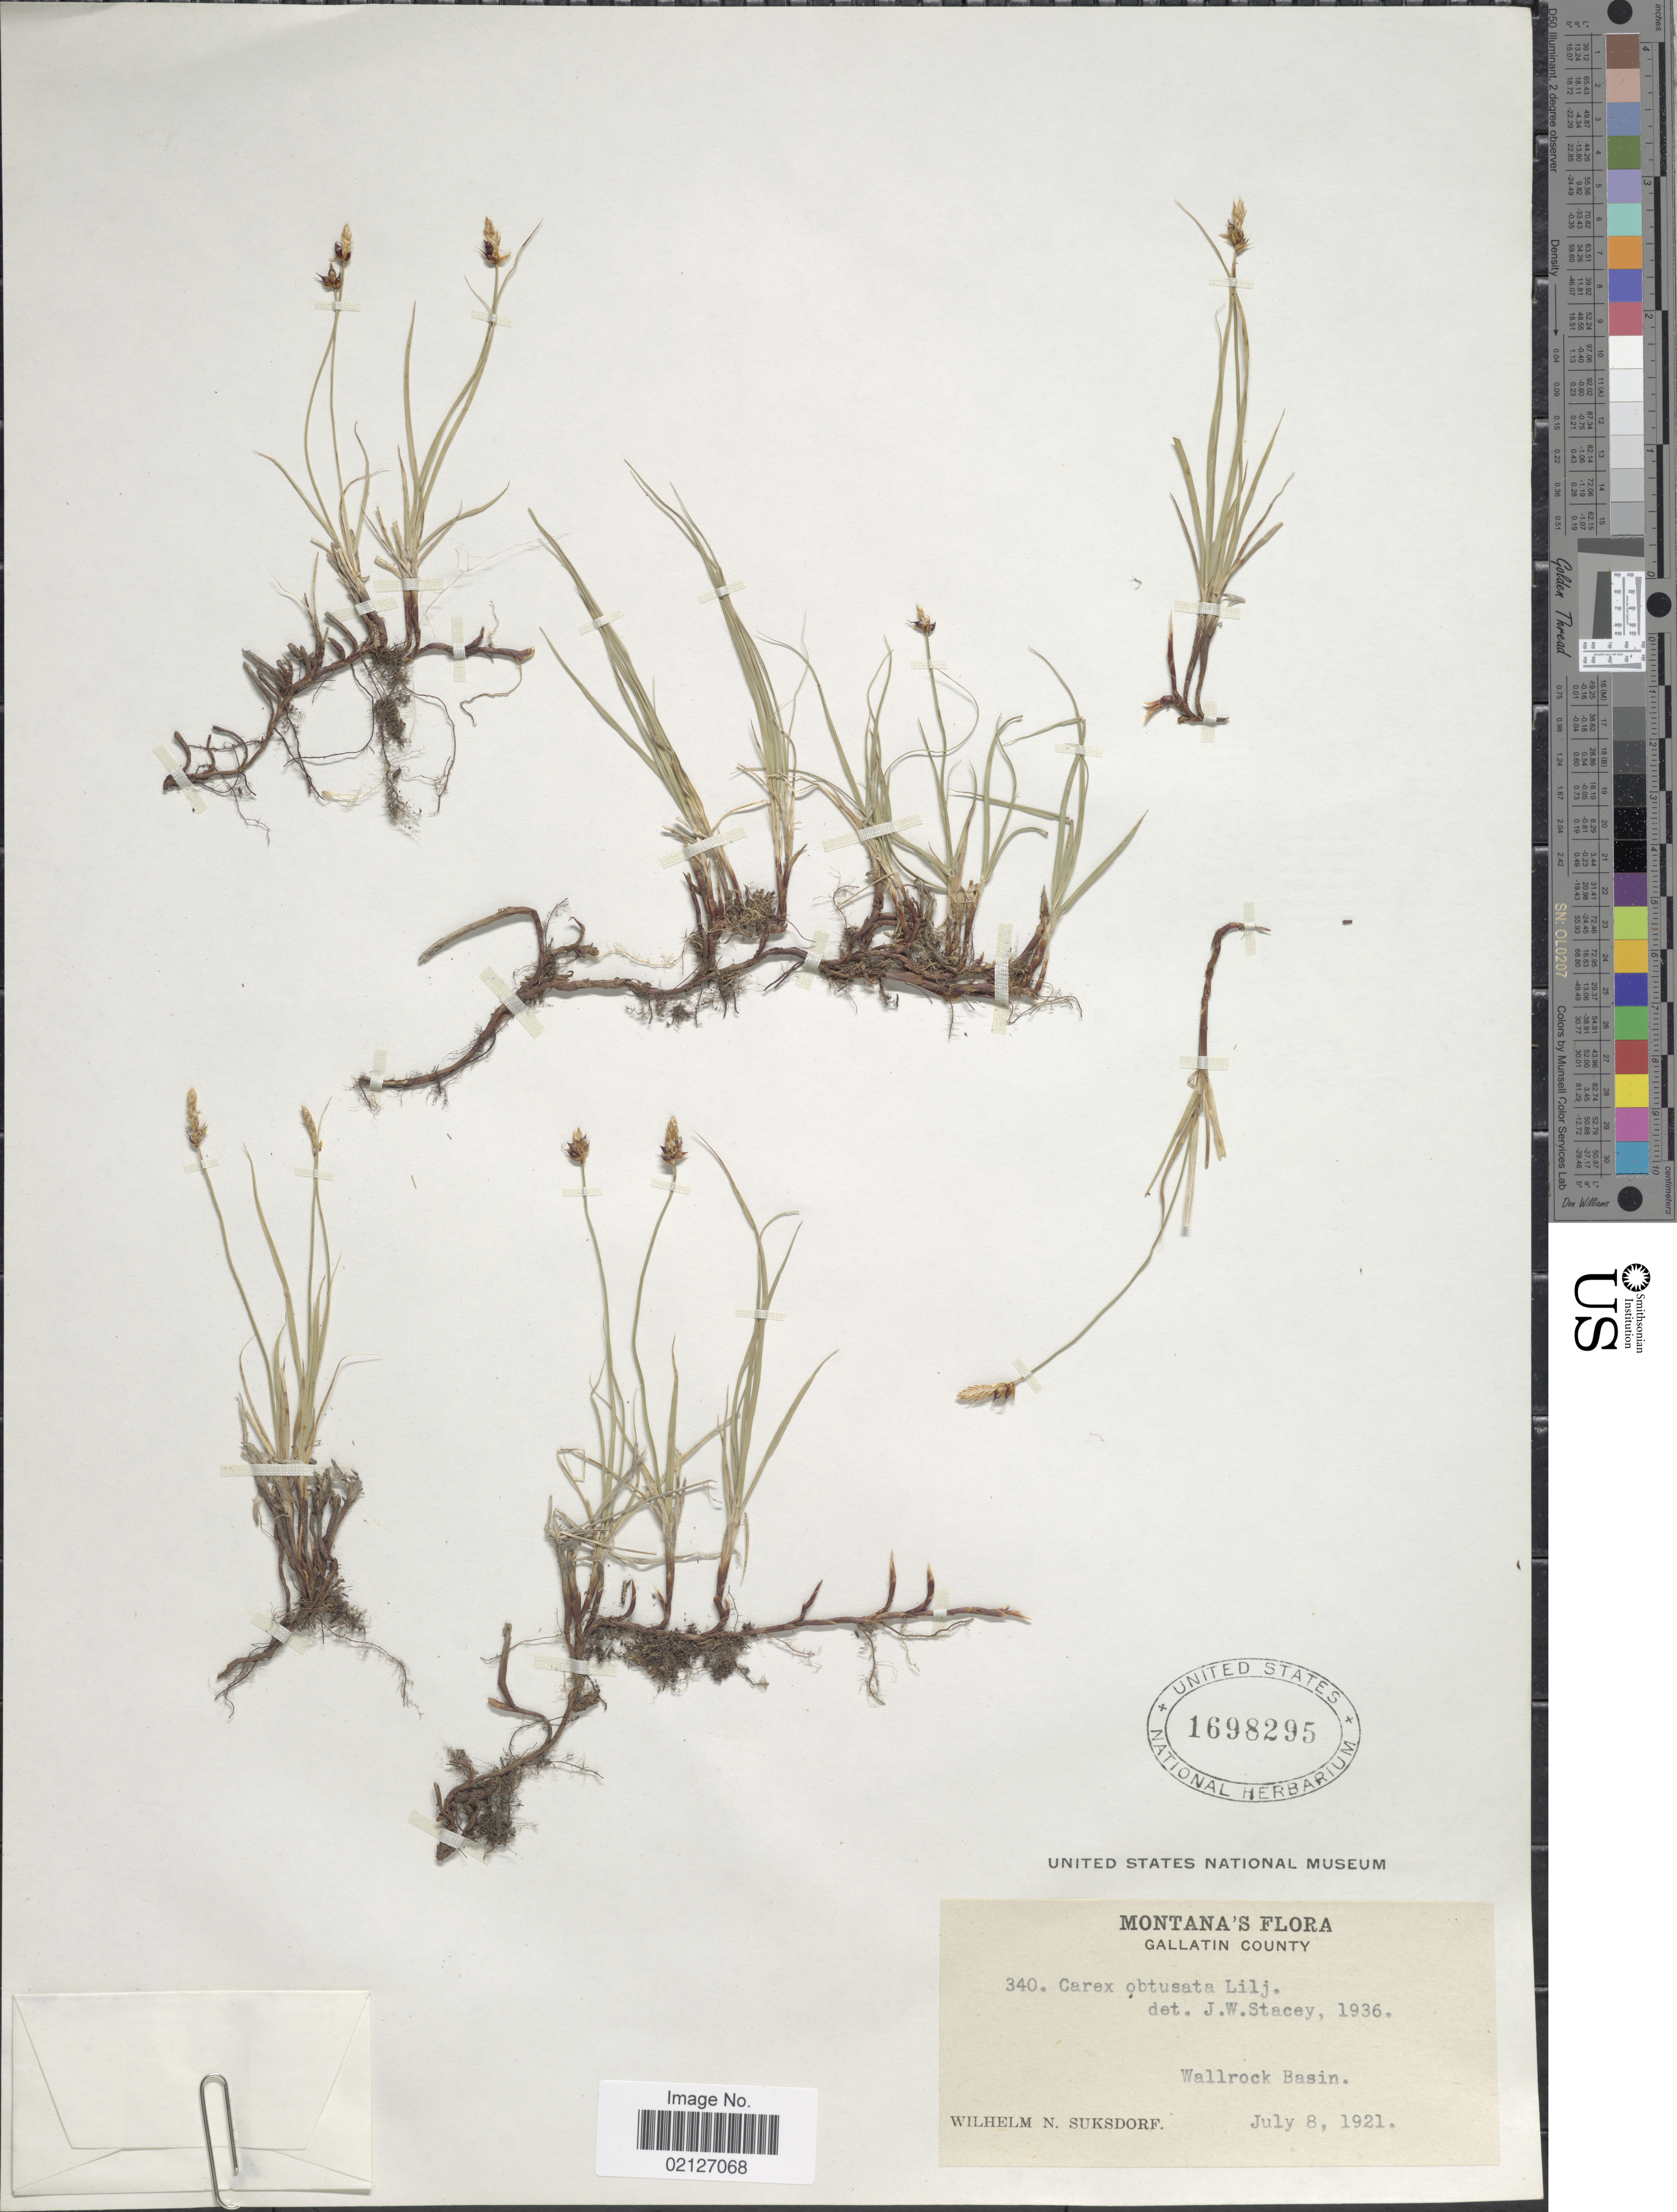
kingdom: Plantae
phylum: Tracheophyta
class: Liliopsida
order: Poales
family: Cyperaceae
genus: Carex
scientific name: Carex obtusata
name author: Lilj.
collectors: W. N. Suksdorf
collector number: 340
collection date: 1921-07-08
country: United States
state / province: Montana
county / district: Gallatin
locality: Wallrock Basin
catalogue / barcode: US 1698295